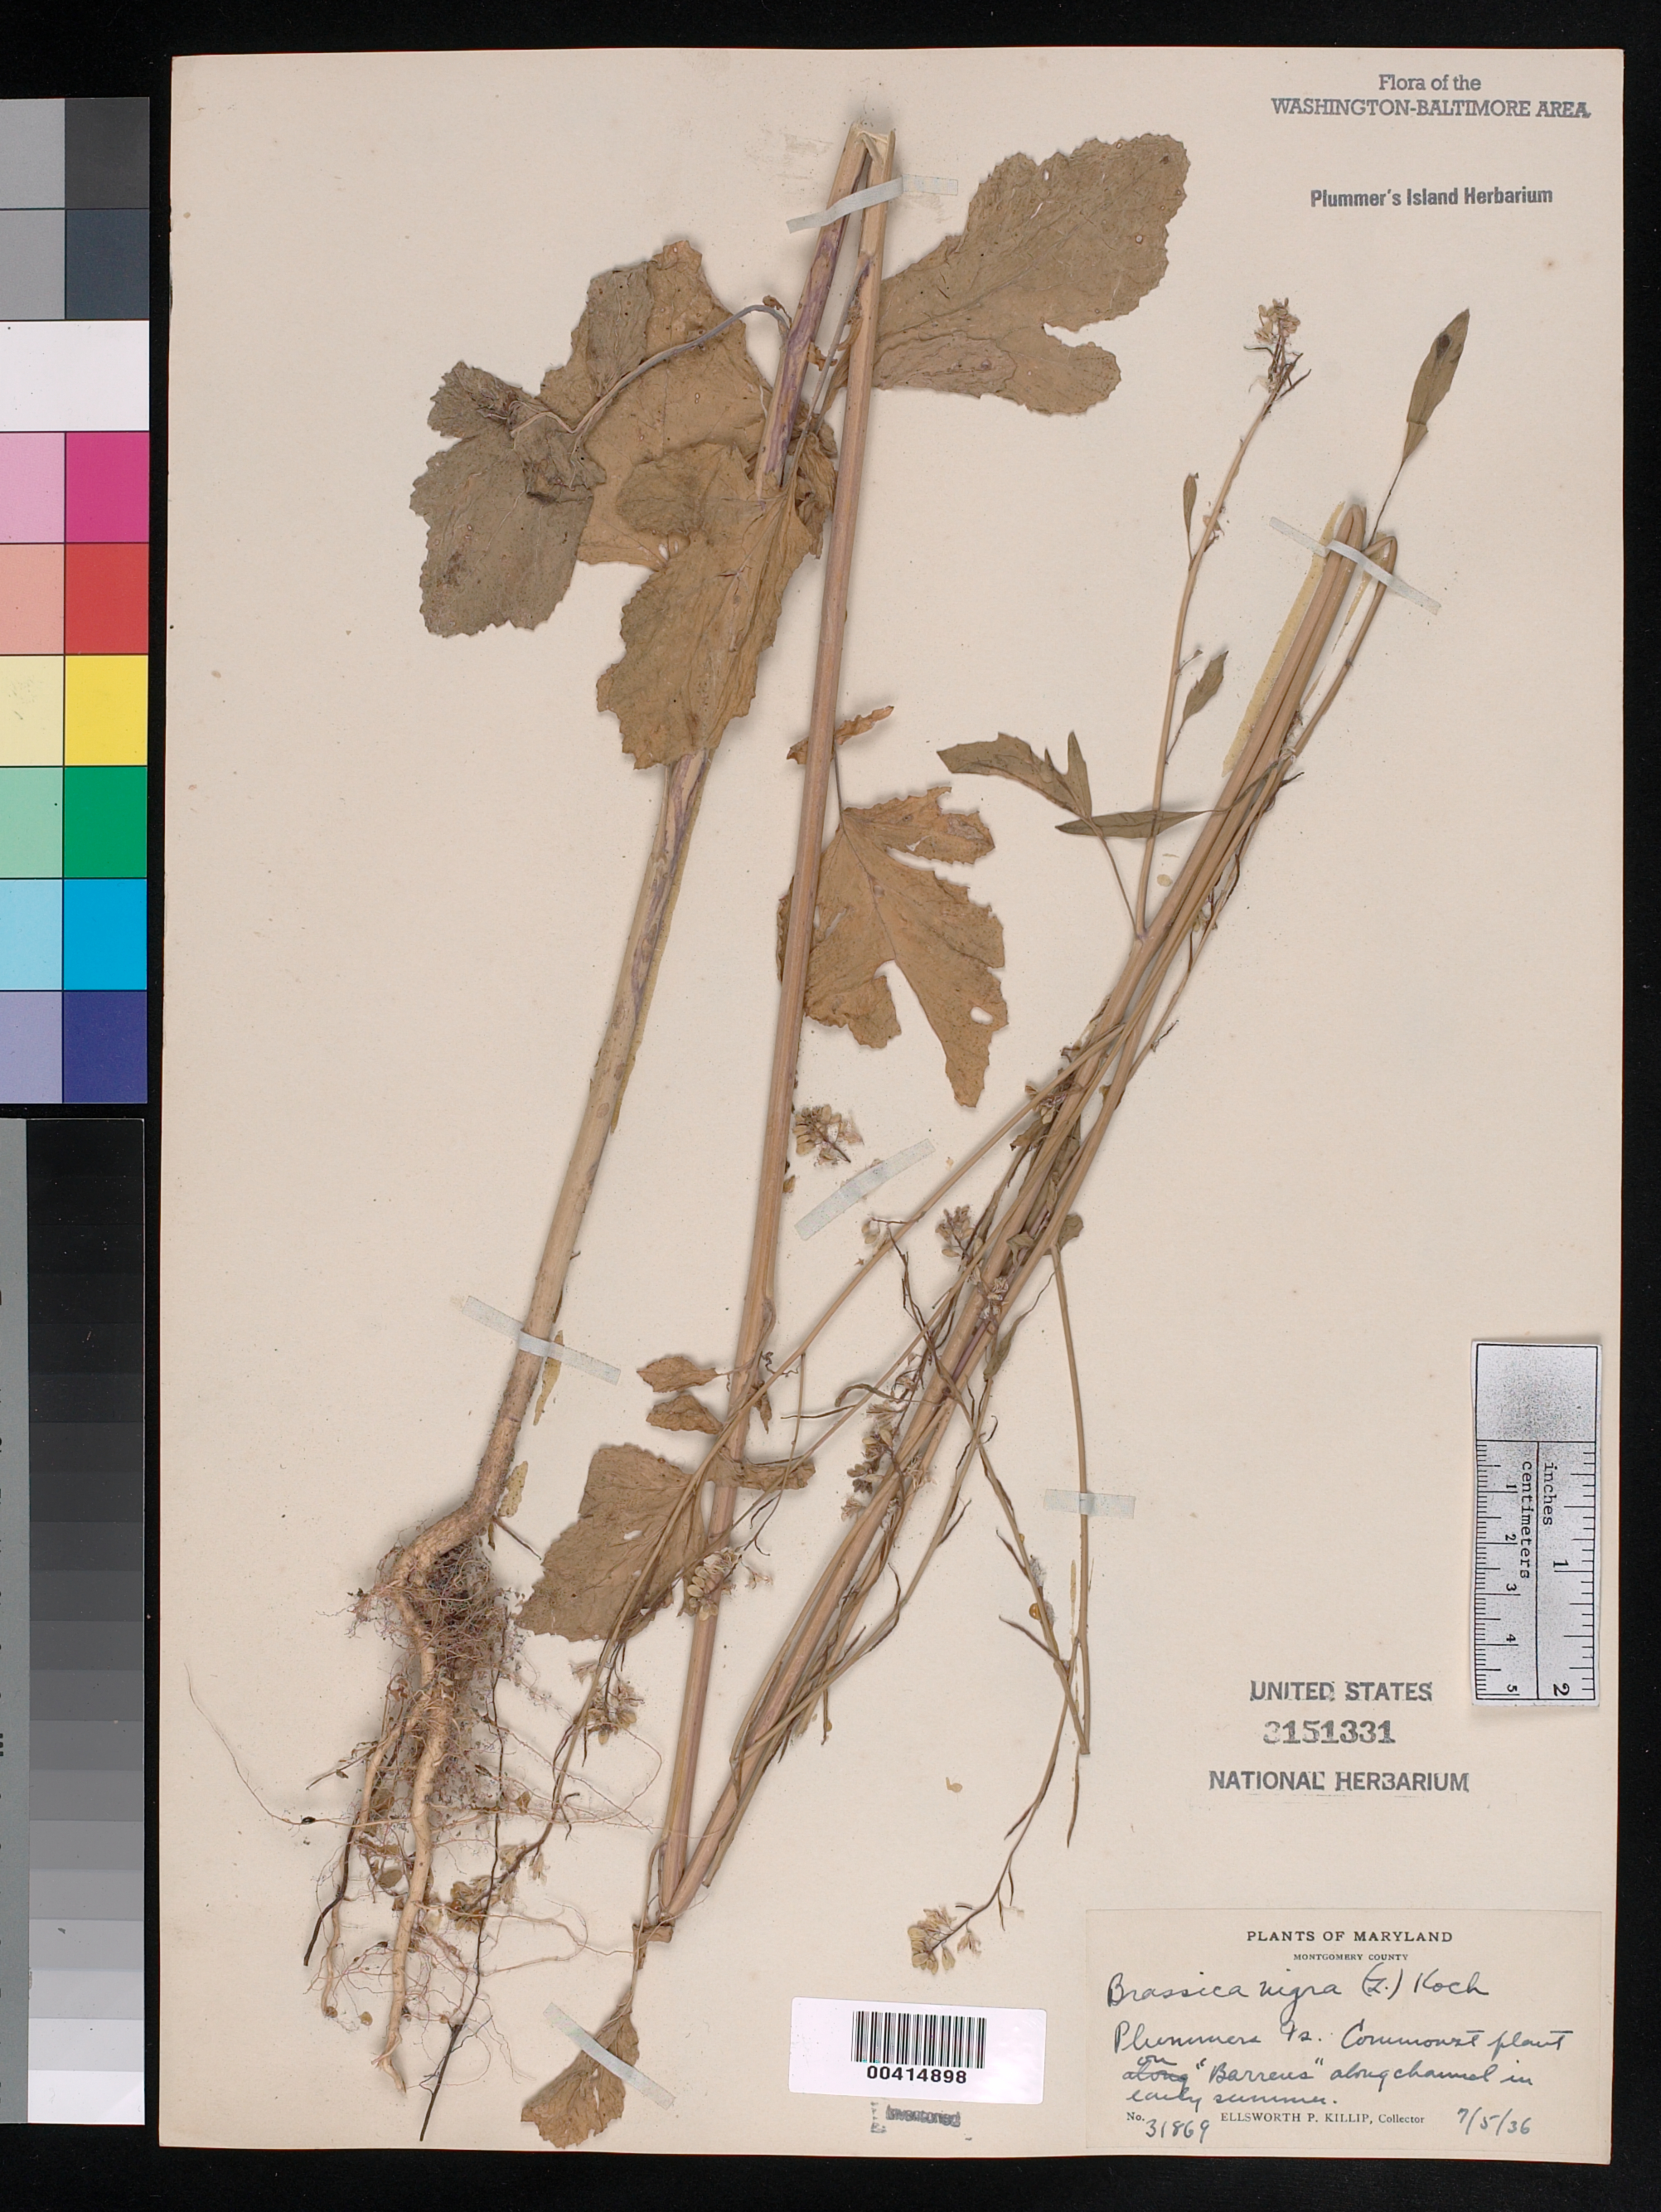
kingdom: Plantae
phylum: Tracheophyta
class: Magnoliopsida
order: Brassicales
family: Brassicaceae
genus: Brassica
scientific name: Brassica nigra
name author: (L.) W.D.J. Koch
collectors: E. P. Killip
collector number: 31869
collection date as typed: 05 Jul 1936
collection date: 1936-07-05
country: United States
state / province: Maryland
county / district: Montgomery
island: Plummers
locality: Plummer's Island; "barrens" along channel in early summer C. & O. Canal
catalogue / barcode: US 3151331